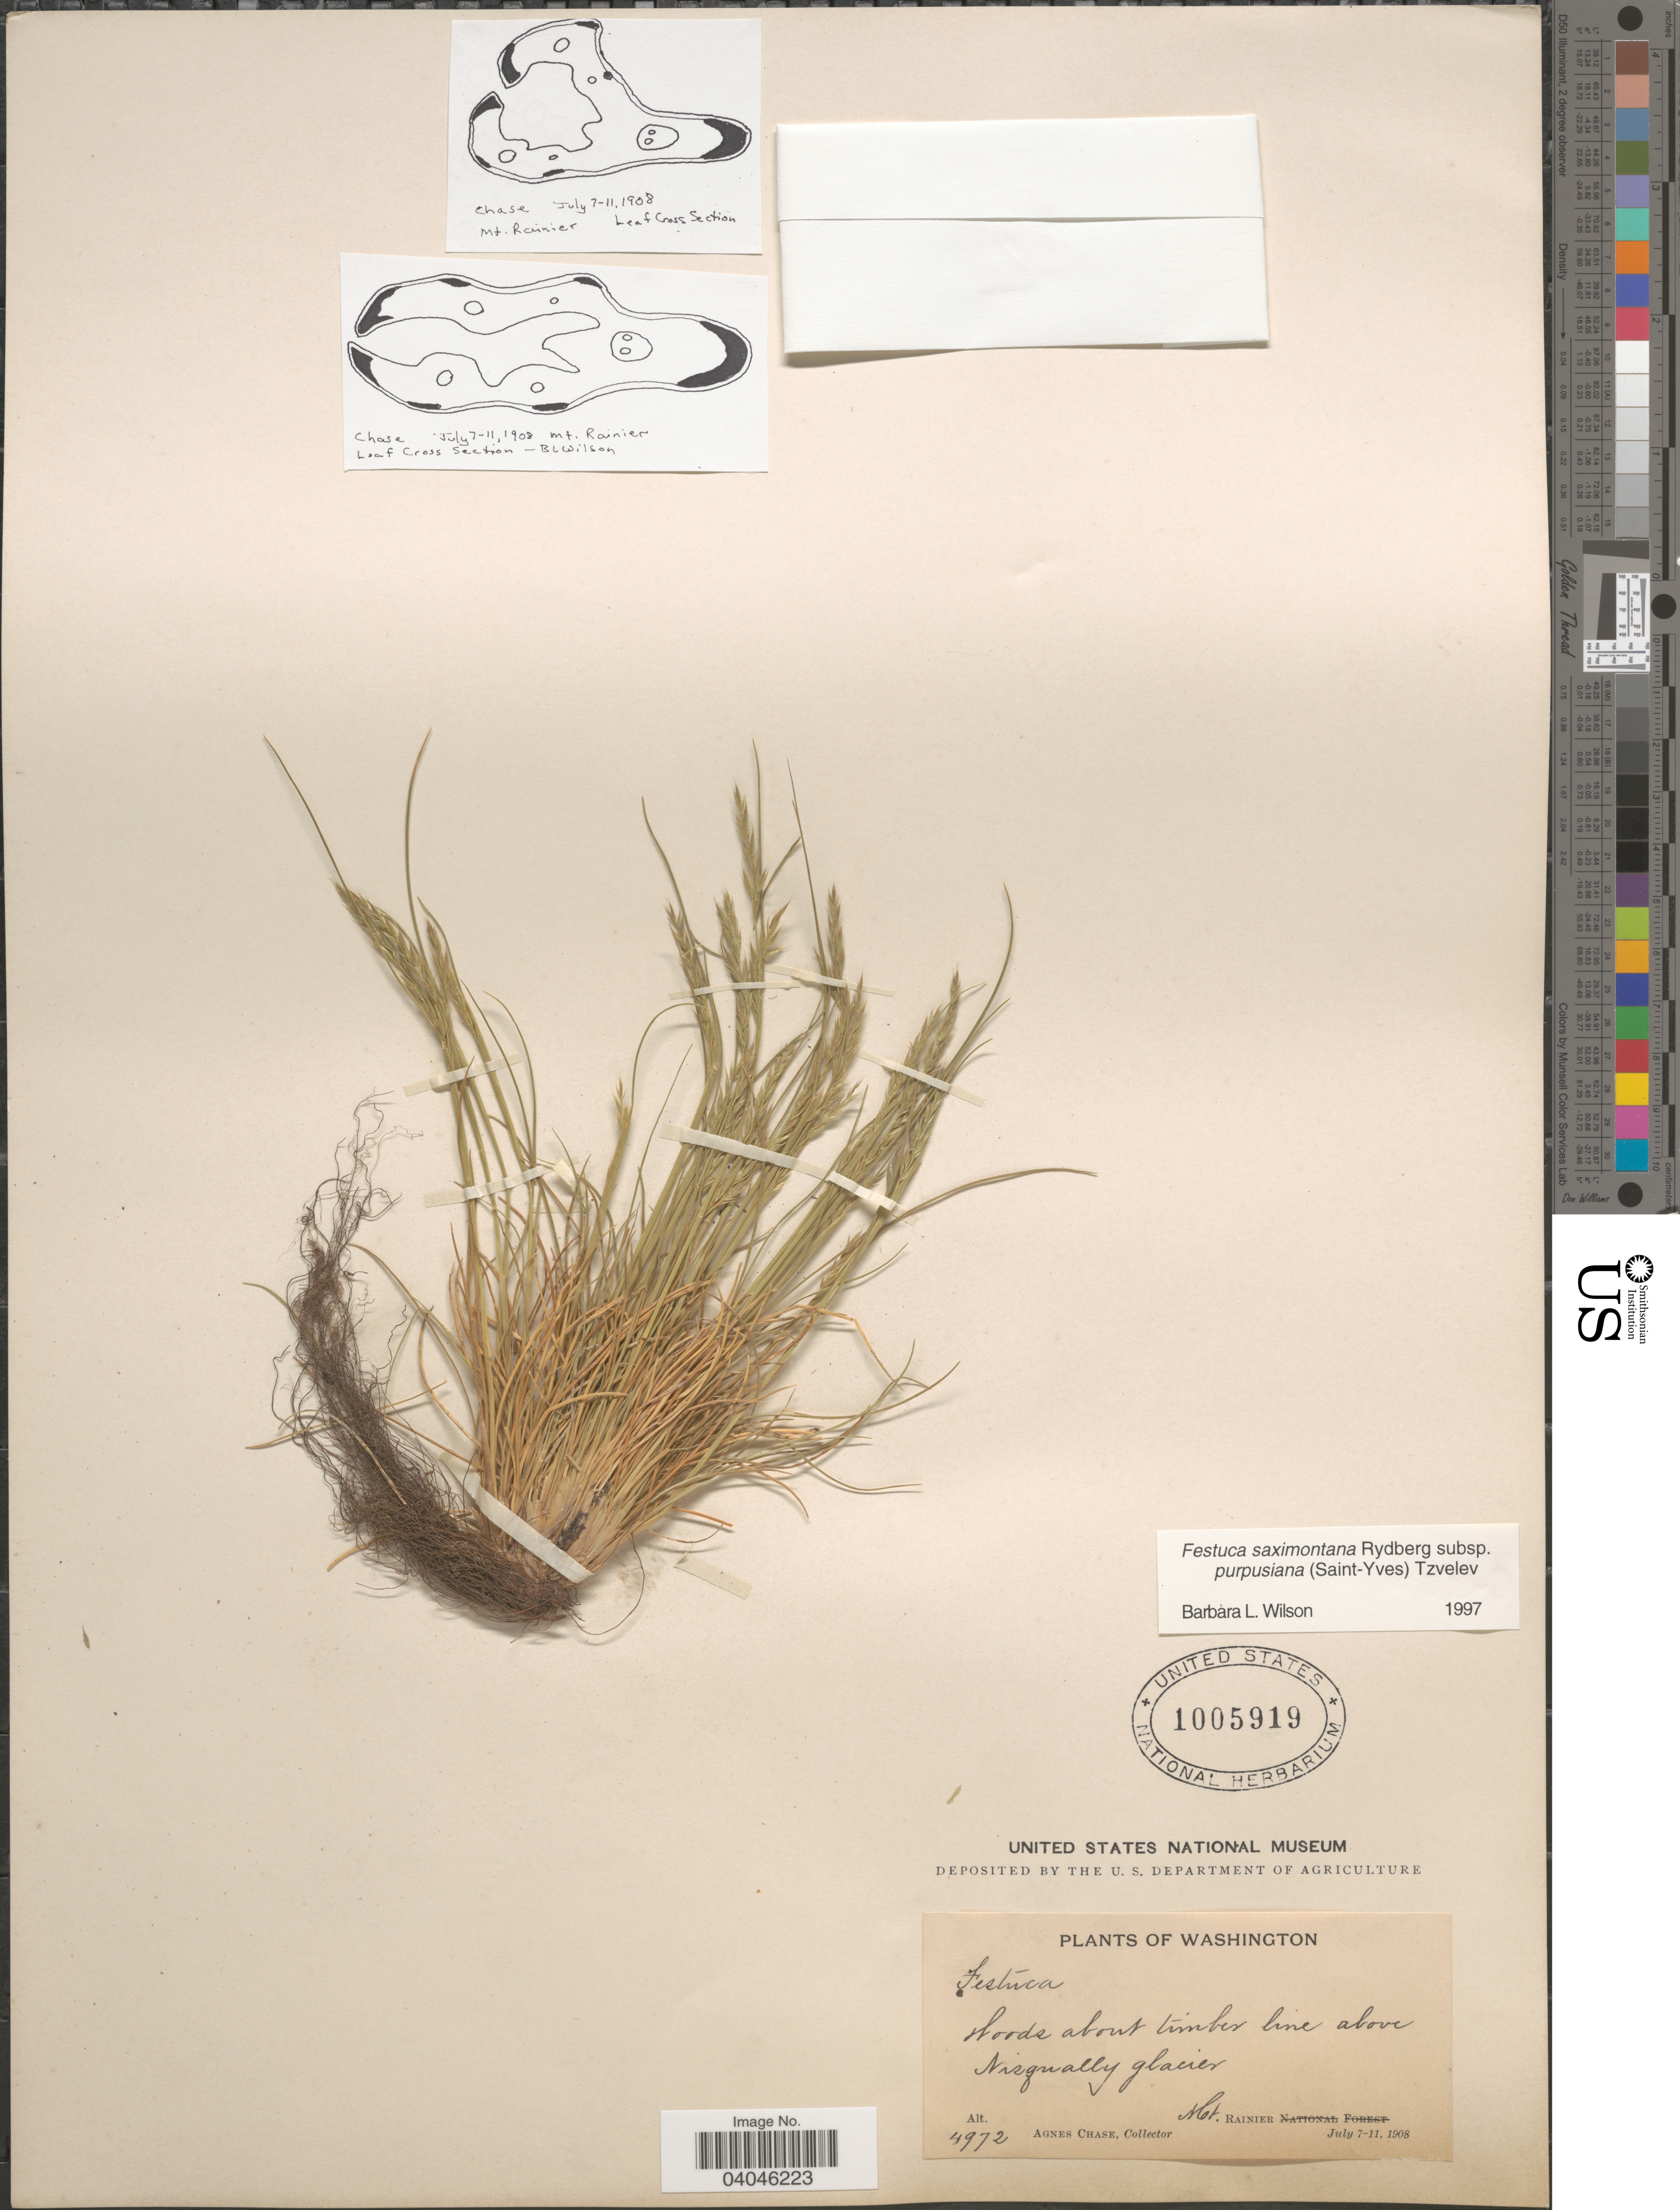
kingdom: Plantae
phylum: Tracheophyta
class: Liliopsida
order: Poales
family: Poaceae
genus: Festuca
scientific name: Festuca saximontana var. purpusiana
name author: (St.-Yves) Fred. & Pavlick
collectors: A. Chase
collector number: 4972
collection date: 1908-07-07/1908-07-11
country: United States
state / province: Washington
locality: Woods about timber line above Nisqually glacier. Mt. Rainier.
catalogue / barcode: US 1005919